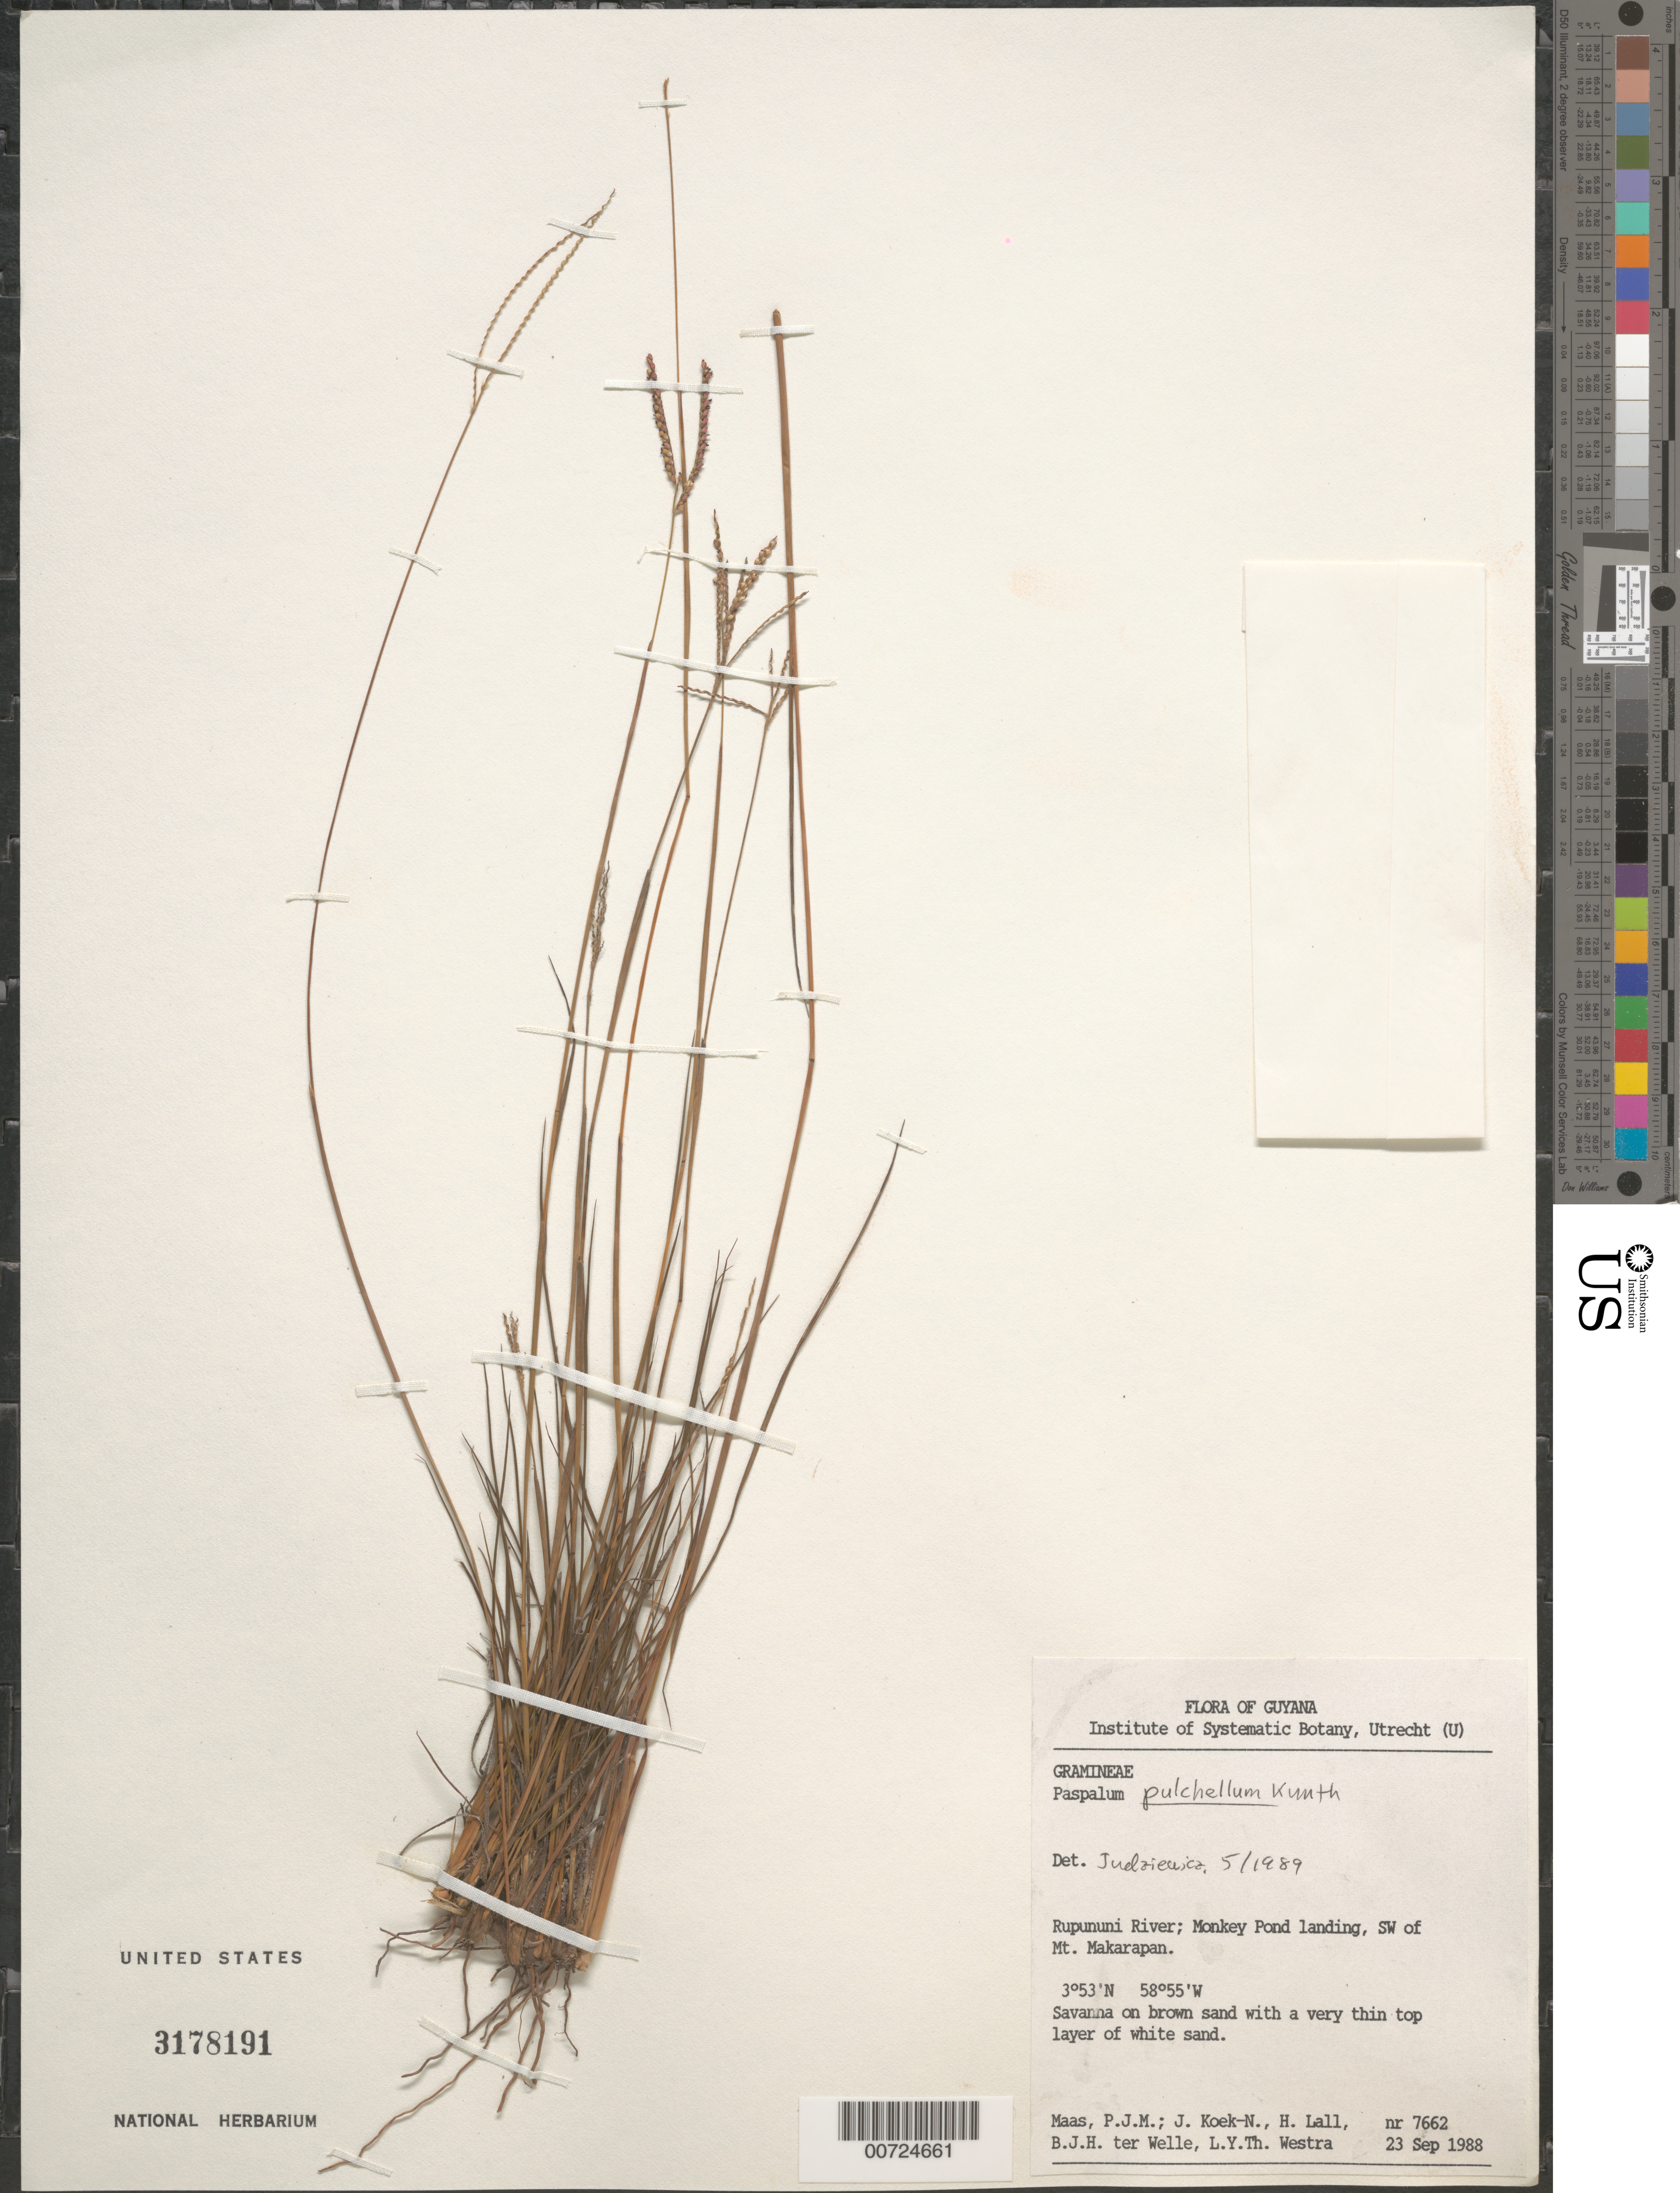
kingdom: Plantae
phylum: Tracheophyta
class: Liliopsida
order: Poales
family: Poaceae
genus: Paspalum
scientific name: Paspalum pulchellum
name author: Kunth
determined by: Judziewicz, E. J.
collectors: P. Maas, J. Koek-Noorman, H. Lall, B. Welle & L. Y. T. Westra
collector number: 7662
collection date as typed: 23-Sep-88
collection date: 1988-09-23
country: Guyana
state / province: U. Takutu-U. Essequibo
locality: Monkey Pond landing, SW of Mt. Makarapan; Rupununi River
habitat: Savanna on brown sand with a very thin top layer of white sand.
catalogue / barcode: US 3178191